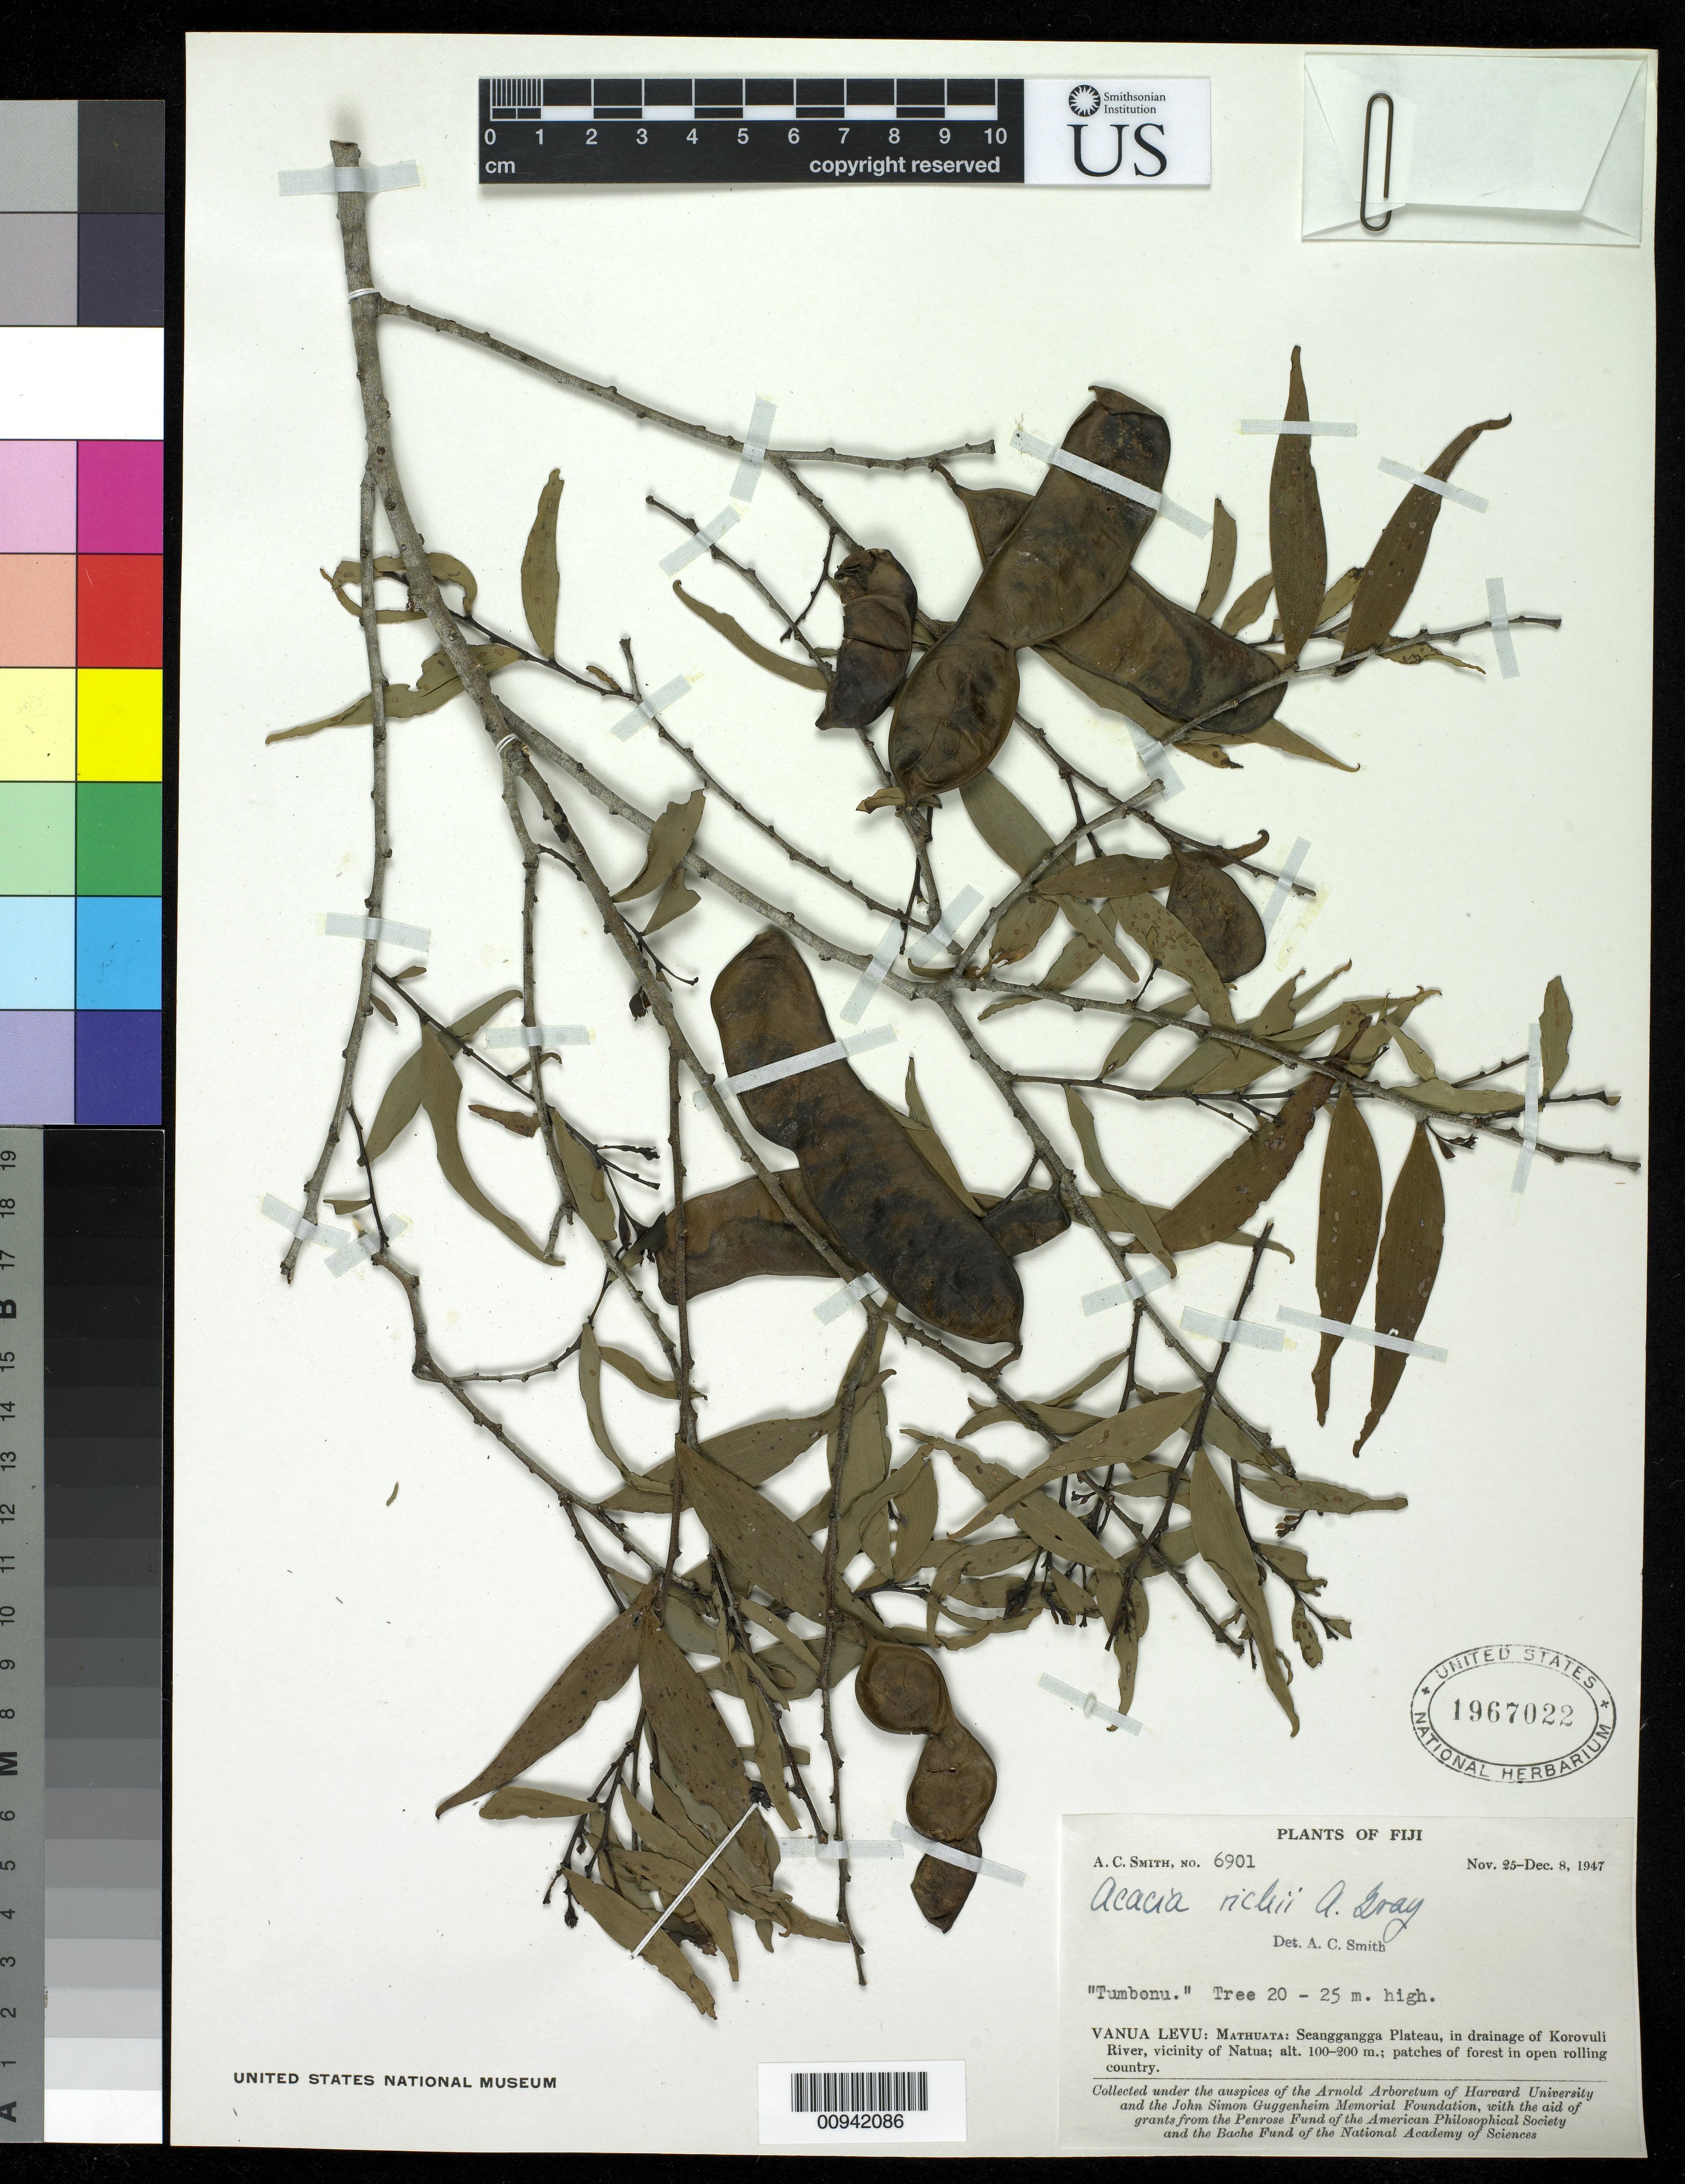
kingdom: Plantae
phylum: Tracheophyta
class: Magnoliopsida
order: Fabales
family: Fabaceae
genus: Acacia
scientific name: Acacia richii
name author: A. Gray in Wilkes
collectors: C. A. Smith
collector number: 6901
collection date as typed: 25 Nov 1947 to 08 Dec 1947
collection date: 1947-11-25/1947-12-08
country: Fiji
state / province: Northern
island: Macuata-i-wai [Mathuata-i-wai]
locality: Mathauata: Seanggangga Plateau, in drainage of Korovuli River, vicinity of Natua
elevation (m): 30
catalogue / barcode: US 1967022